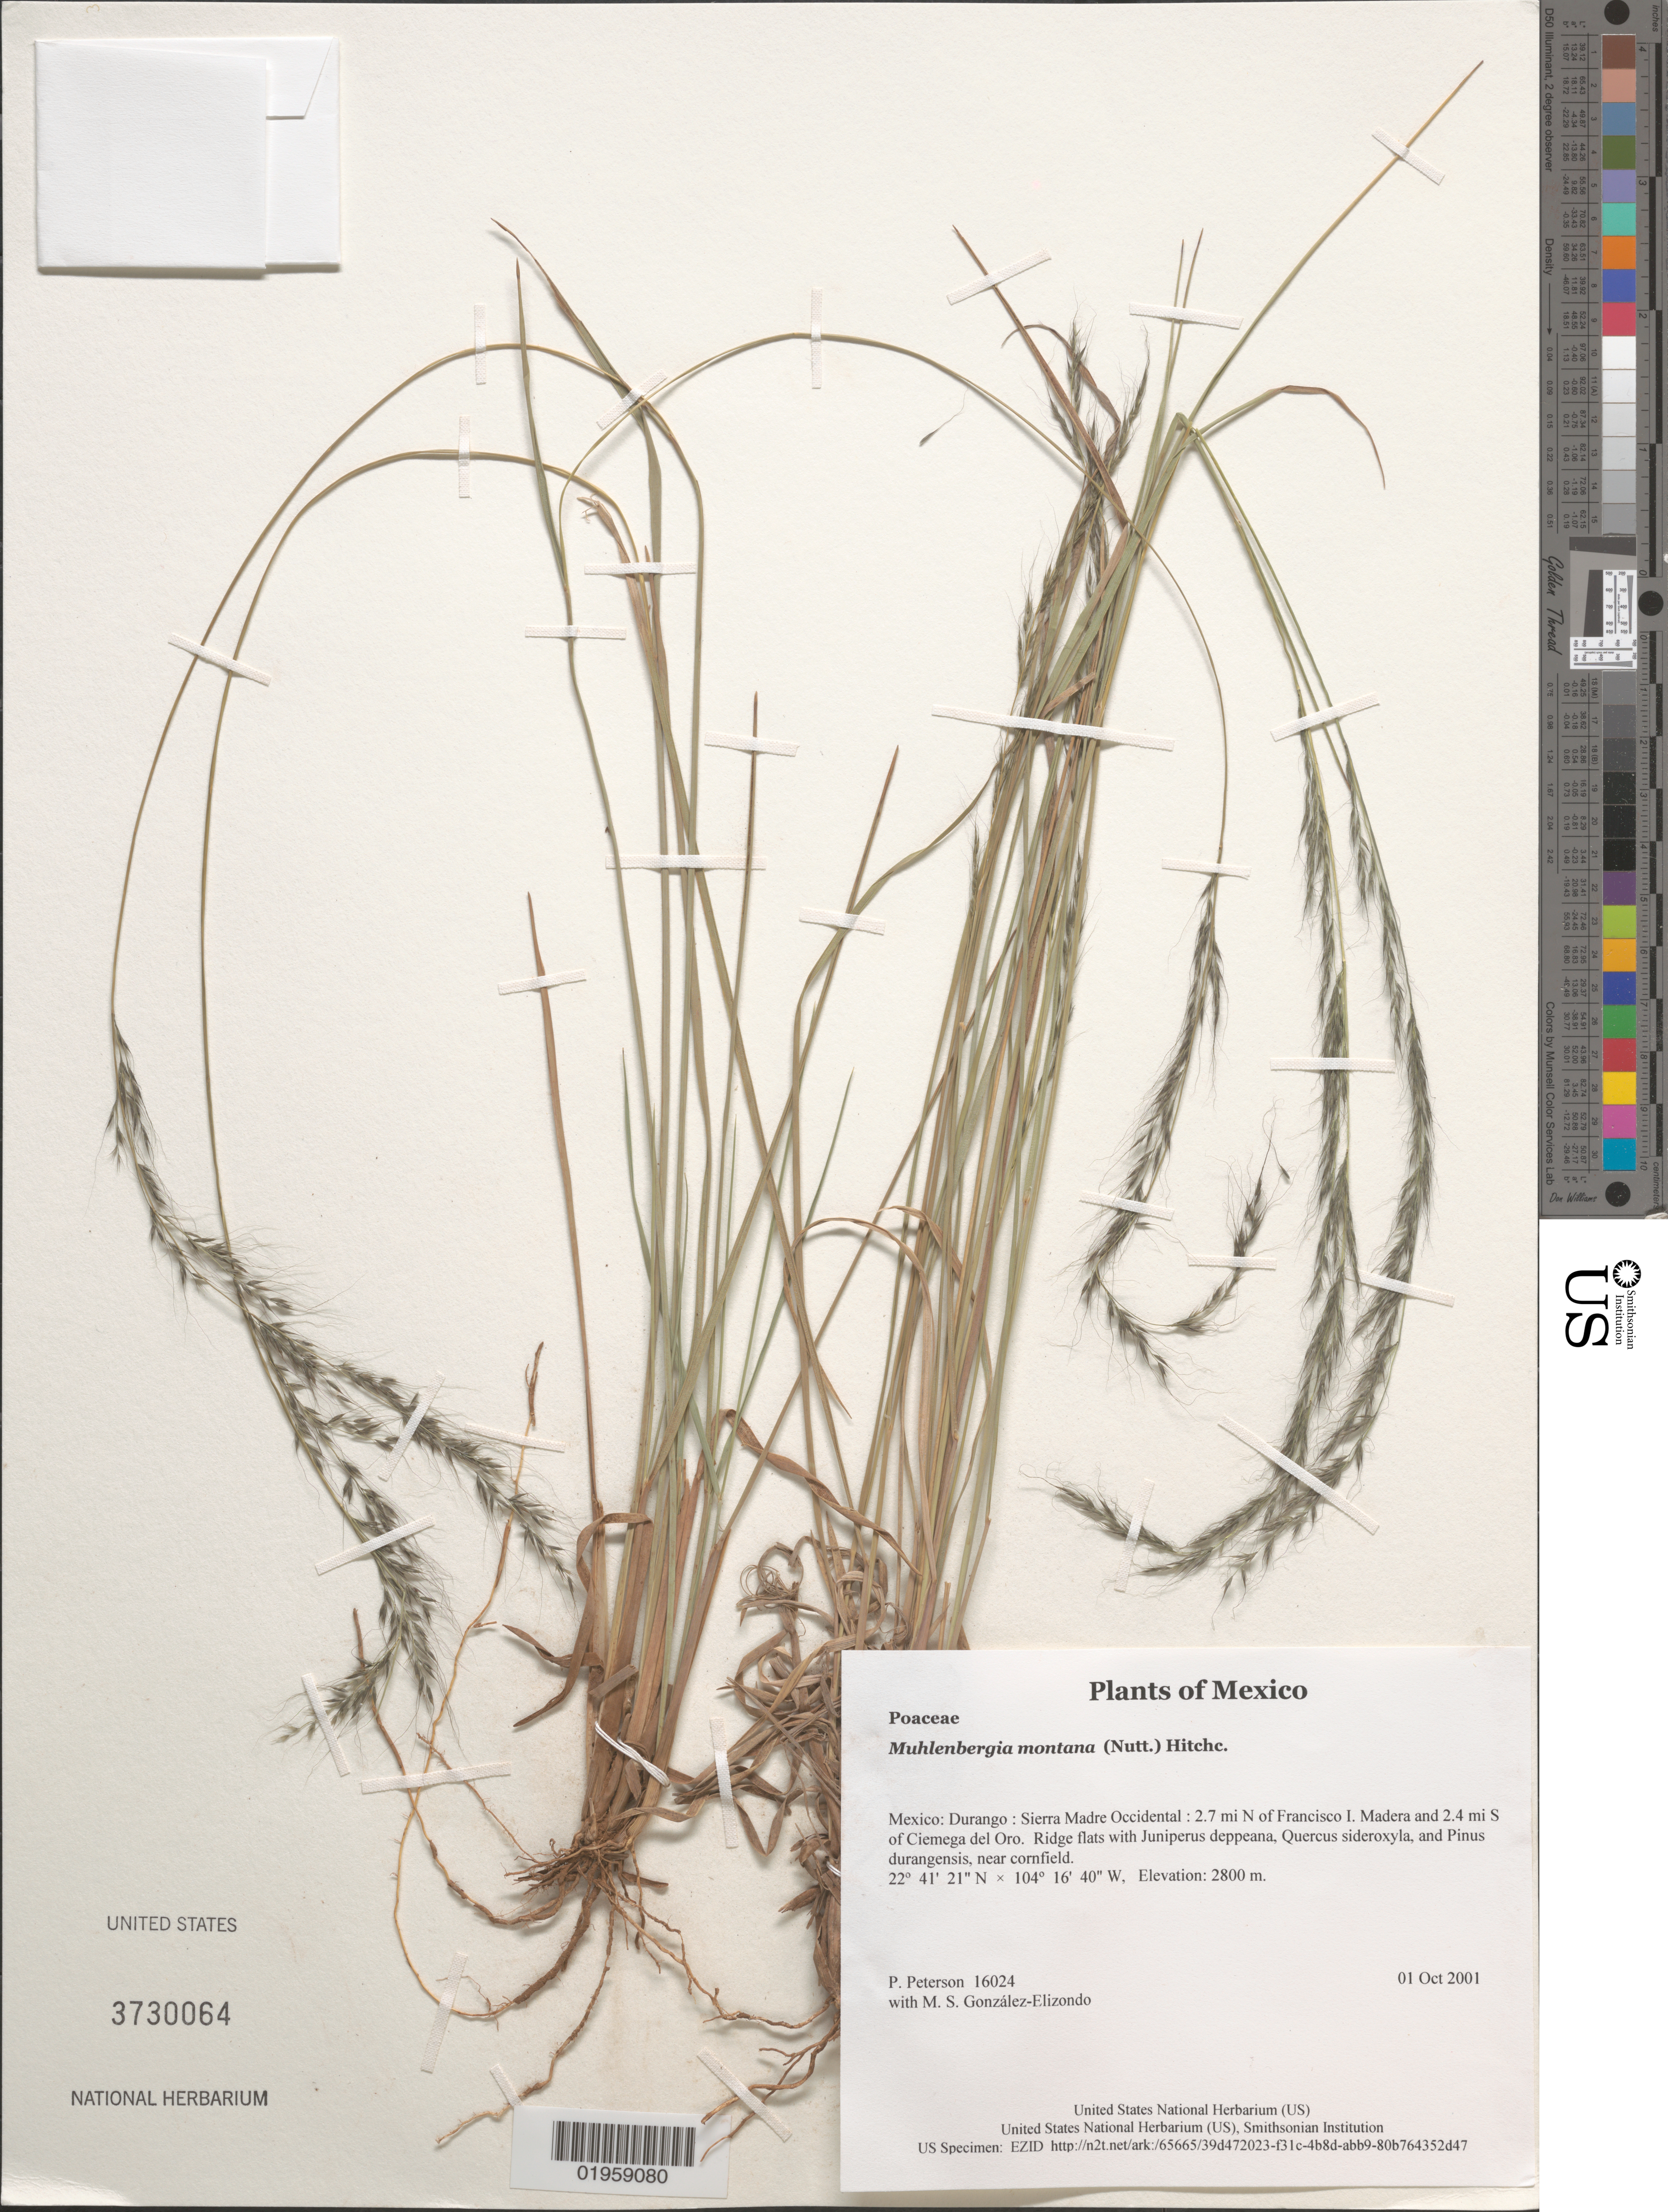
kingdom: Plantae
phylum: Tracheophyta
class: Liliopsida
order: Poales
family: Poaceae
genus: Muhlenbergia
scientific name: Muhlenbergia montana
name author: (Nutt.) Hitchc.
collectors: P. M. Peterson & M. S. González-Elizondo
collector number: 16024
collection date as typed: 01 Oct 2001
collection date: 2001-10-01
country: Mexico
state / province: Durango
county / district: Sierra Madre Occidental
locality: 2.7 mi N of Francisco I. Madera and 2.4 mi S of Ciemega del Oro. Ridge flats with Juniperus deppeana, Quercus sideroxyla, and Pinus durangensis, near cornfield.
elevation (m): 2800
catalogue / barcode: US 3730064